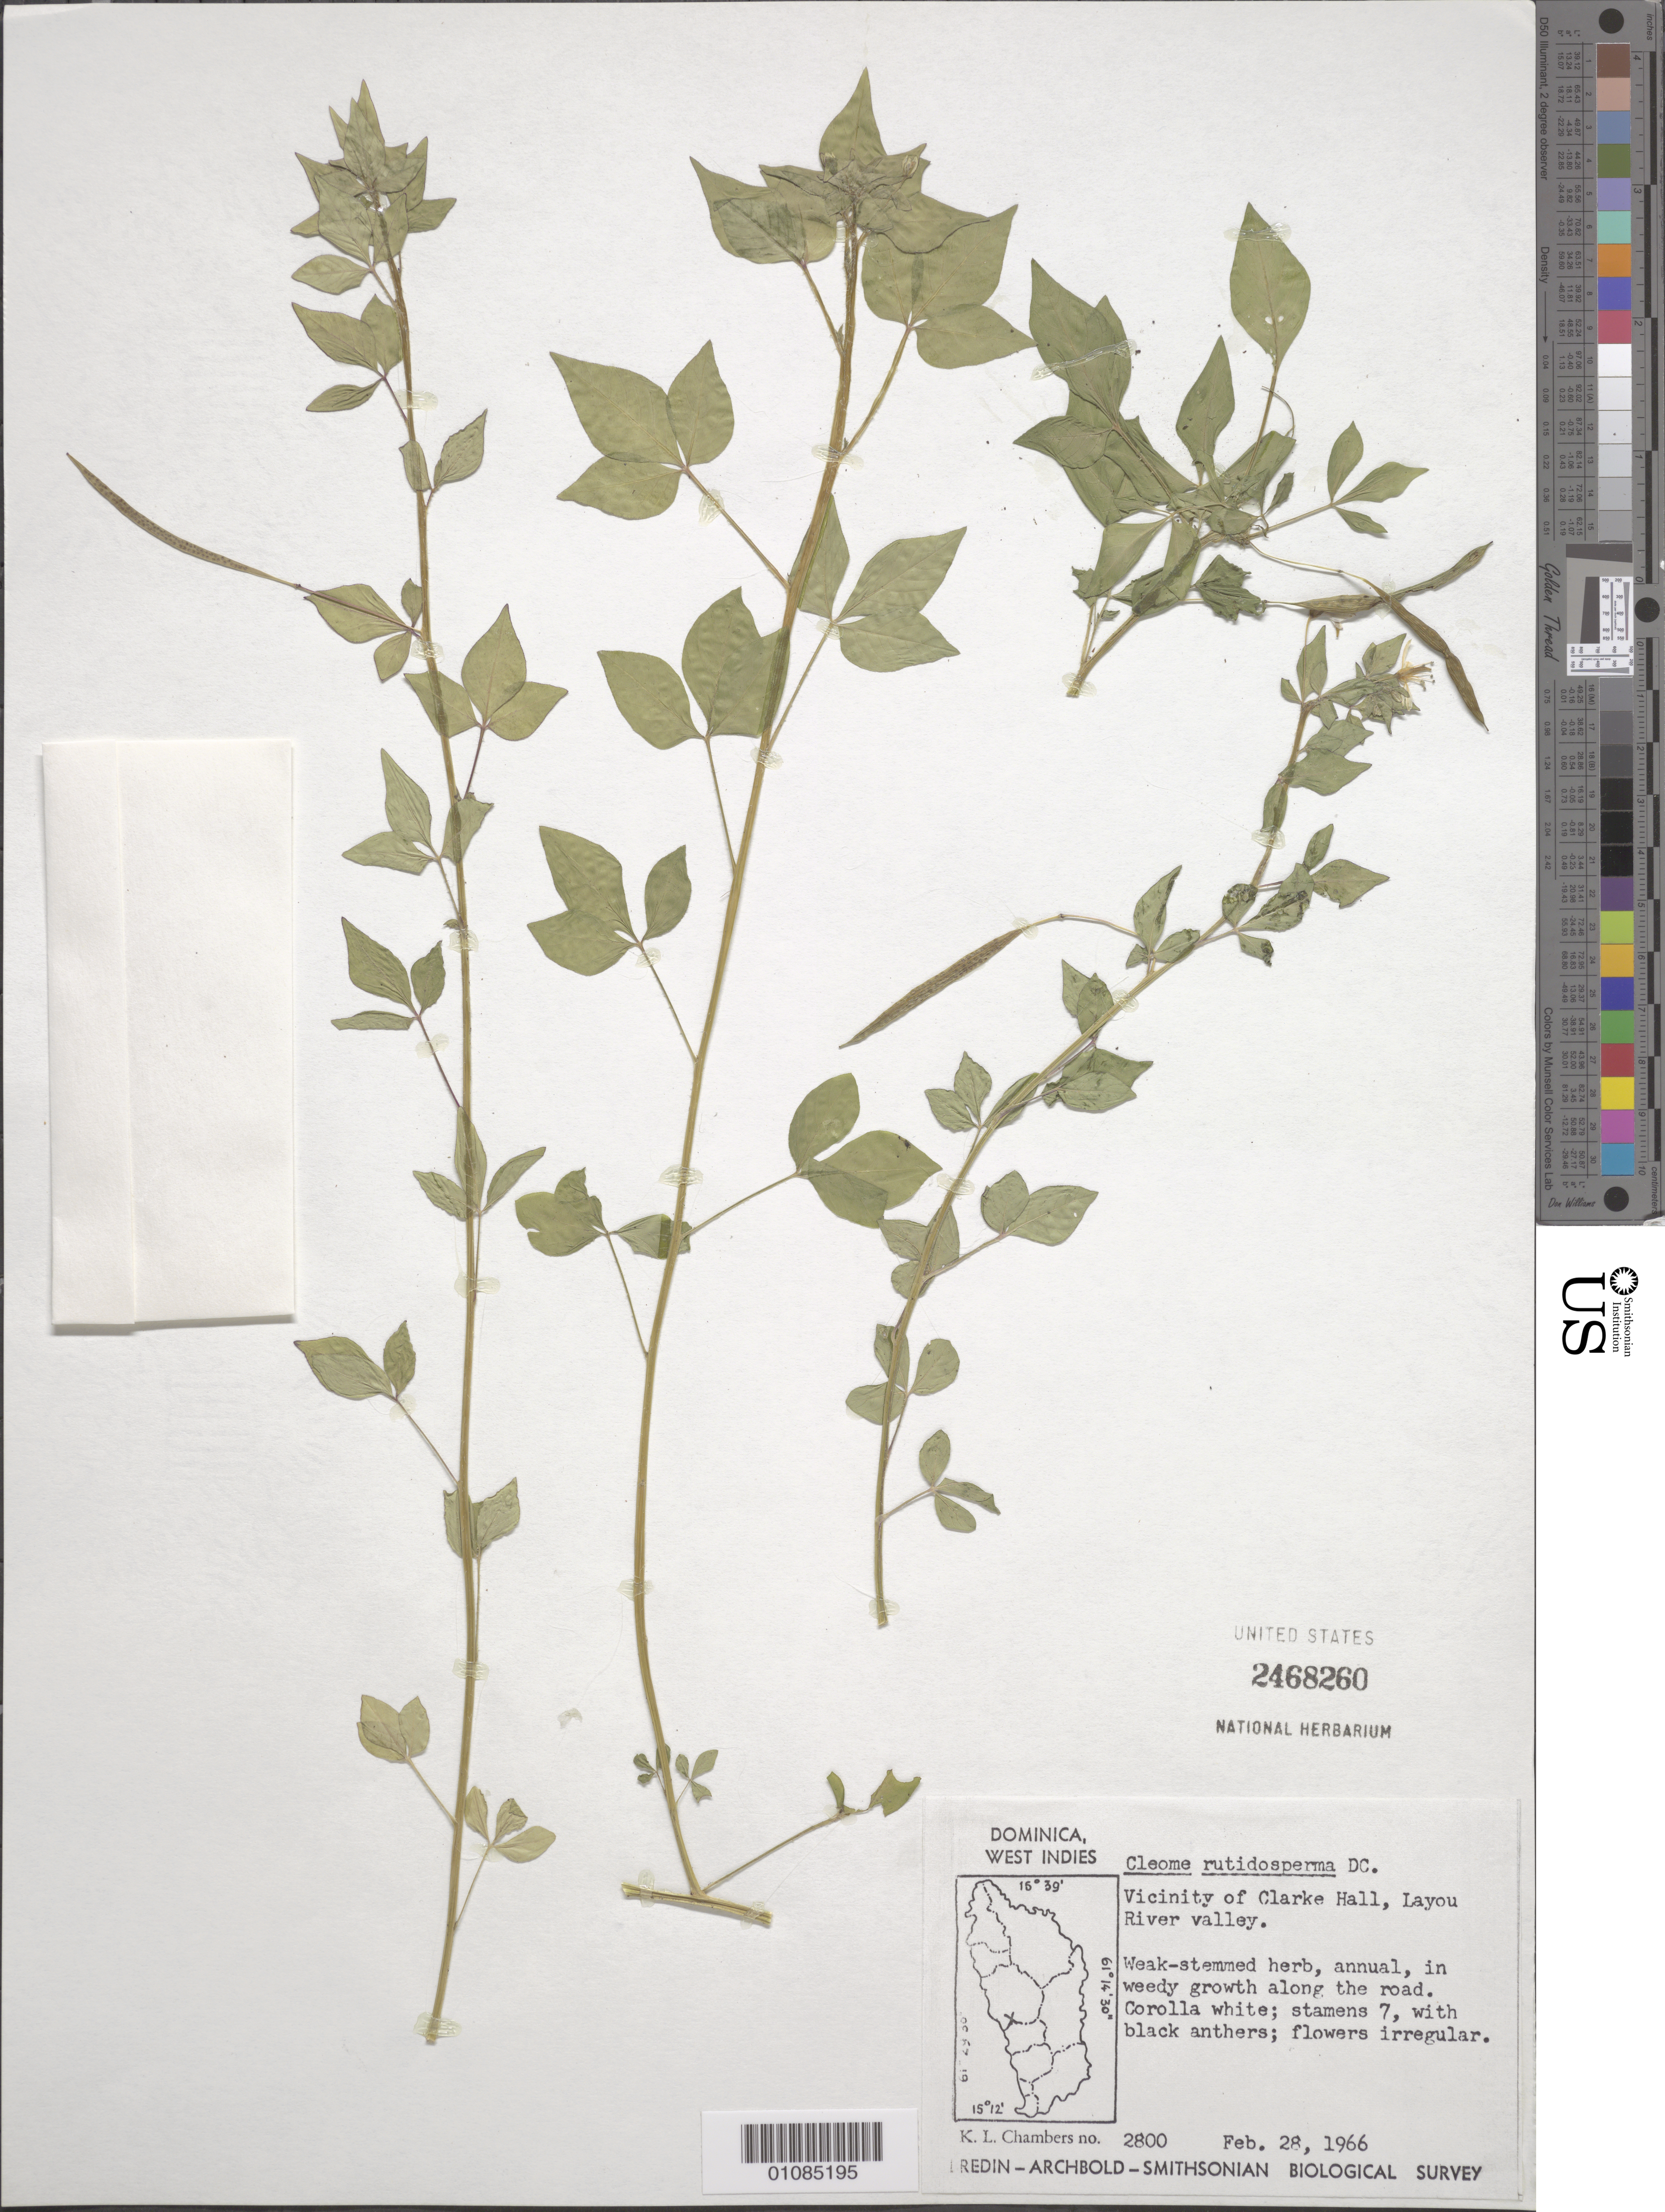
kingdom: Plantae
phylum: Tracheophyta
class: Magnoliopsida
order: Brassicales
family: Cleomaceae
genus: Sieruela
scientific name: Sieruela rutidosperma var. rutidosperma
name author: (DC.) Roalson & J.C. Hall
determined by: Strong, Mark T., (BOT), Smithsonian Institution - National Museum of Natural History (UNITED STATES)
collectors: K. L. Chambers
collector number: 2800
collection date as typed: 28 Feb 1966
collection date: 1966-02-28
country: Dominica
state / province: St. Joseph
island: Dominica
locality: Vicinity of Clarke Hall, Layou River Valley.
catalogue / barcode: US 2468260